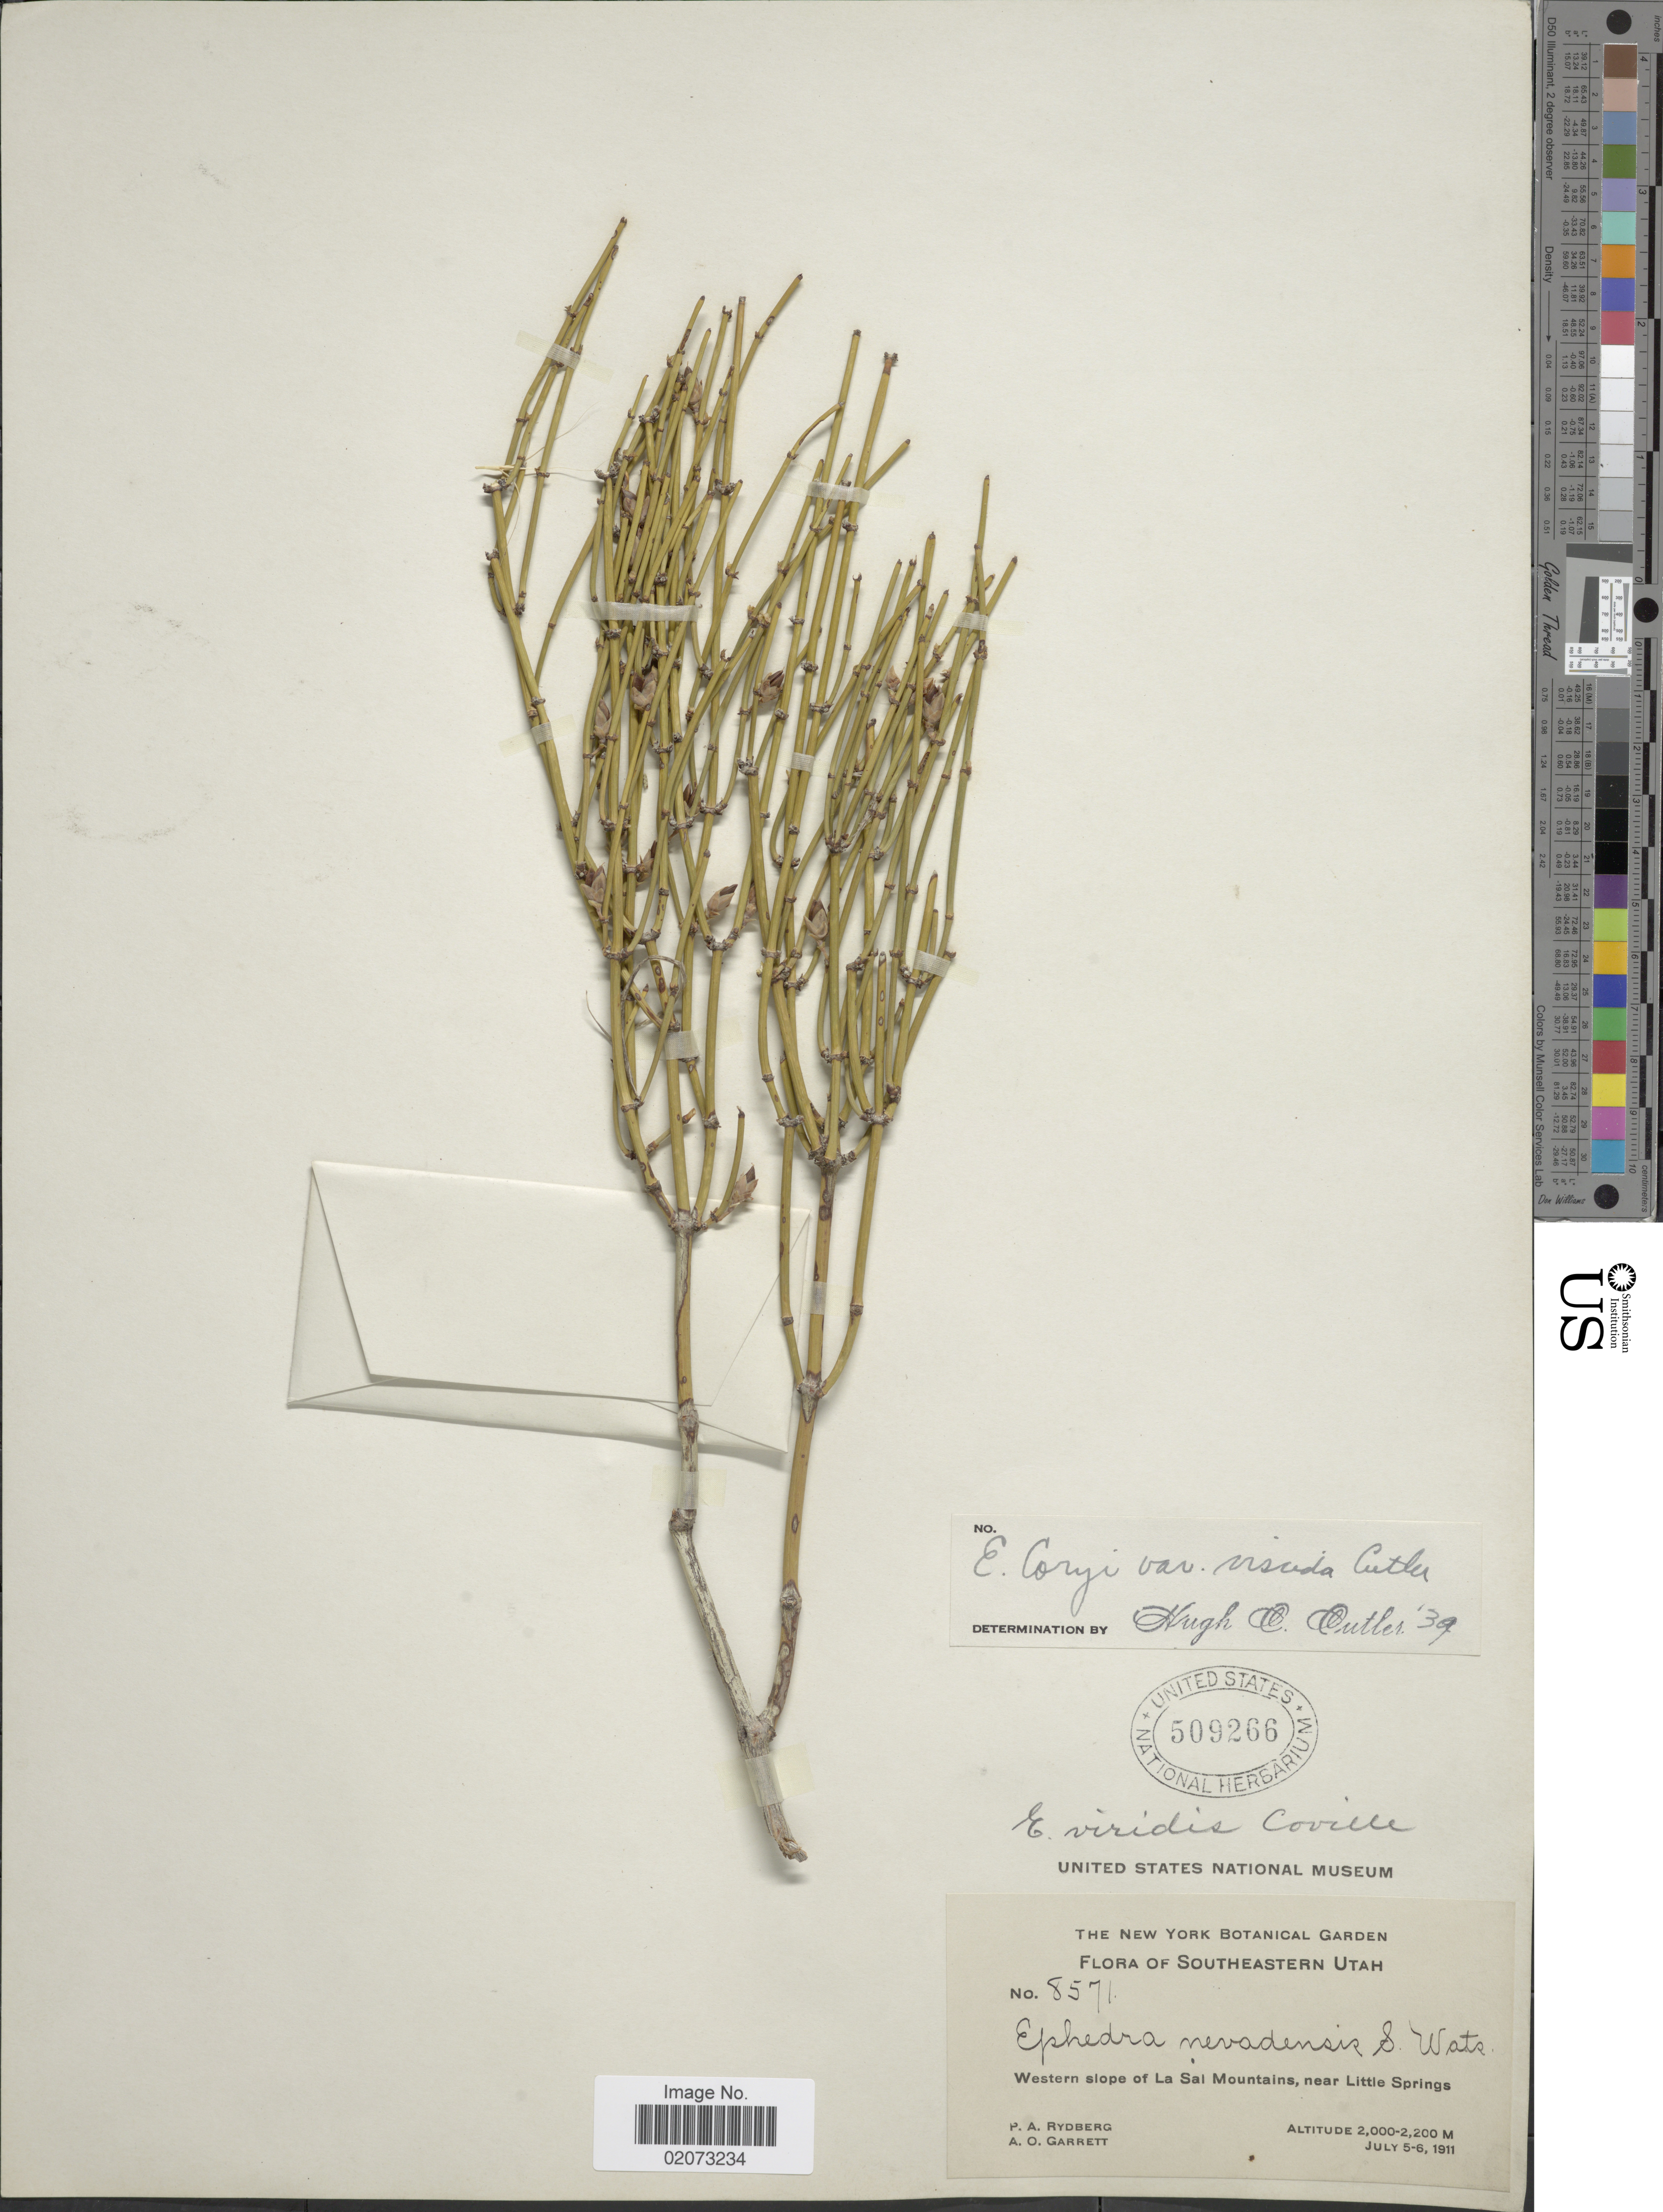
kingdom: Plantae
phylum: Tracheophyta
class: Gnetopsida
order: Ephedrales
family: Ephedraceae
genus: Ephedra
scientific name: Ephedra coryi var. viscida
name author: H.C. Cutler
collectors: P. A. Rydberg & A. O. Garrett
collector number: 8571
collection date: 1911-07-05/1911-07-06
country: United States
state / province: Utah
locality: Southeastern Utah. Western slope of La Sal Mountains, near Little Springs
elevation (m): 2000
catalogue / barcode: US 509266